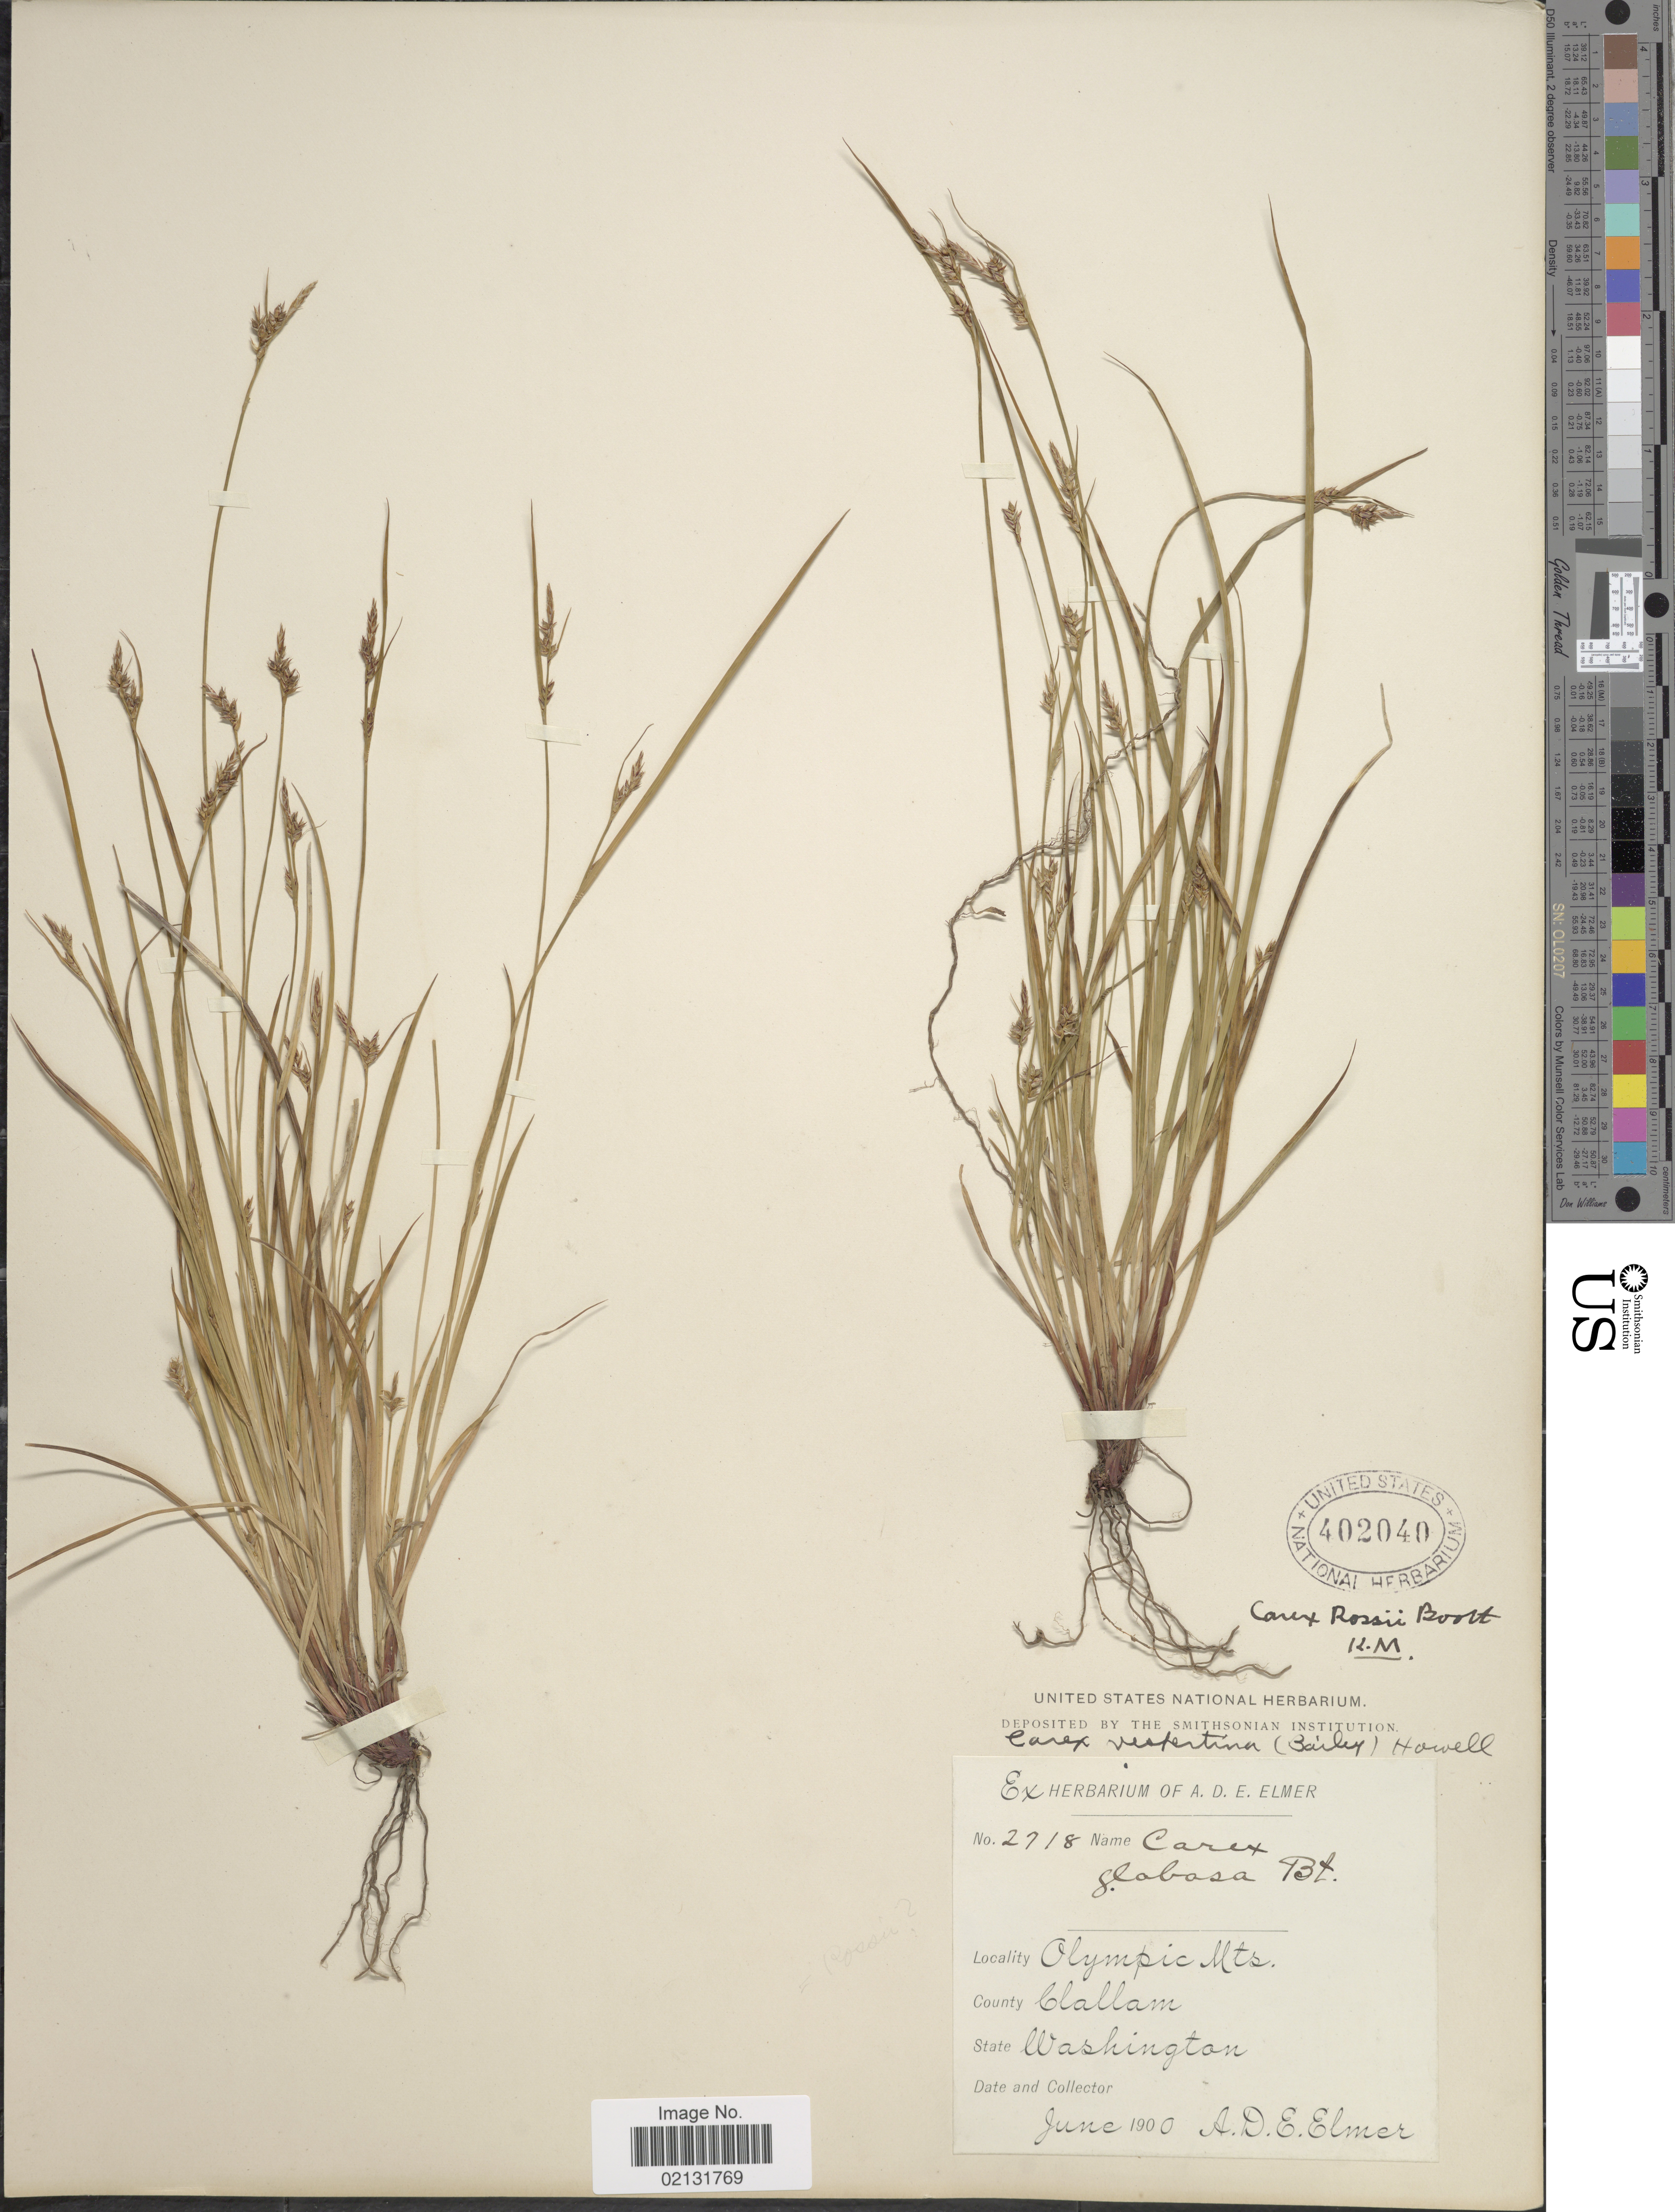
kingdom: Plantae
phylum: Tracheophyta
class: Liliopsida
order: Poales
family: Cyperaceae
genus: Carex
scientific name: Carex rossii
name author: Boott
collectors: A. D. E. Elmer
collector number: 2718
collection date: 1900-06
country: United States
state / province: Washington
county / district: Clallam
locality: County Clallam, Olympic Mts.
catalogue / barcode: US 402040